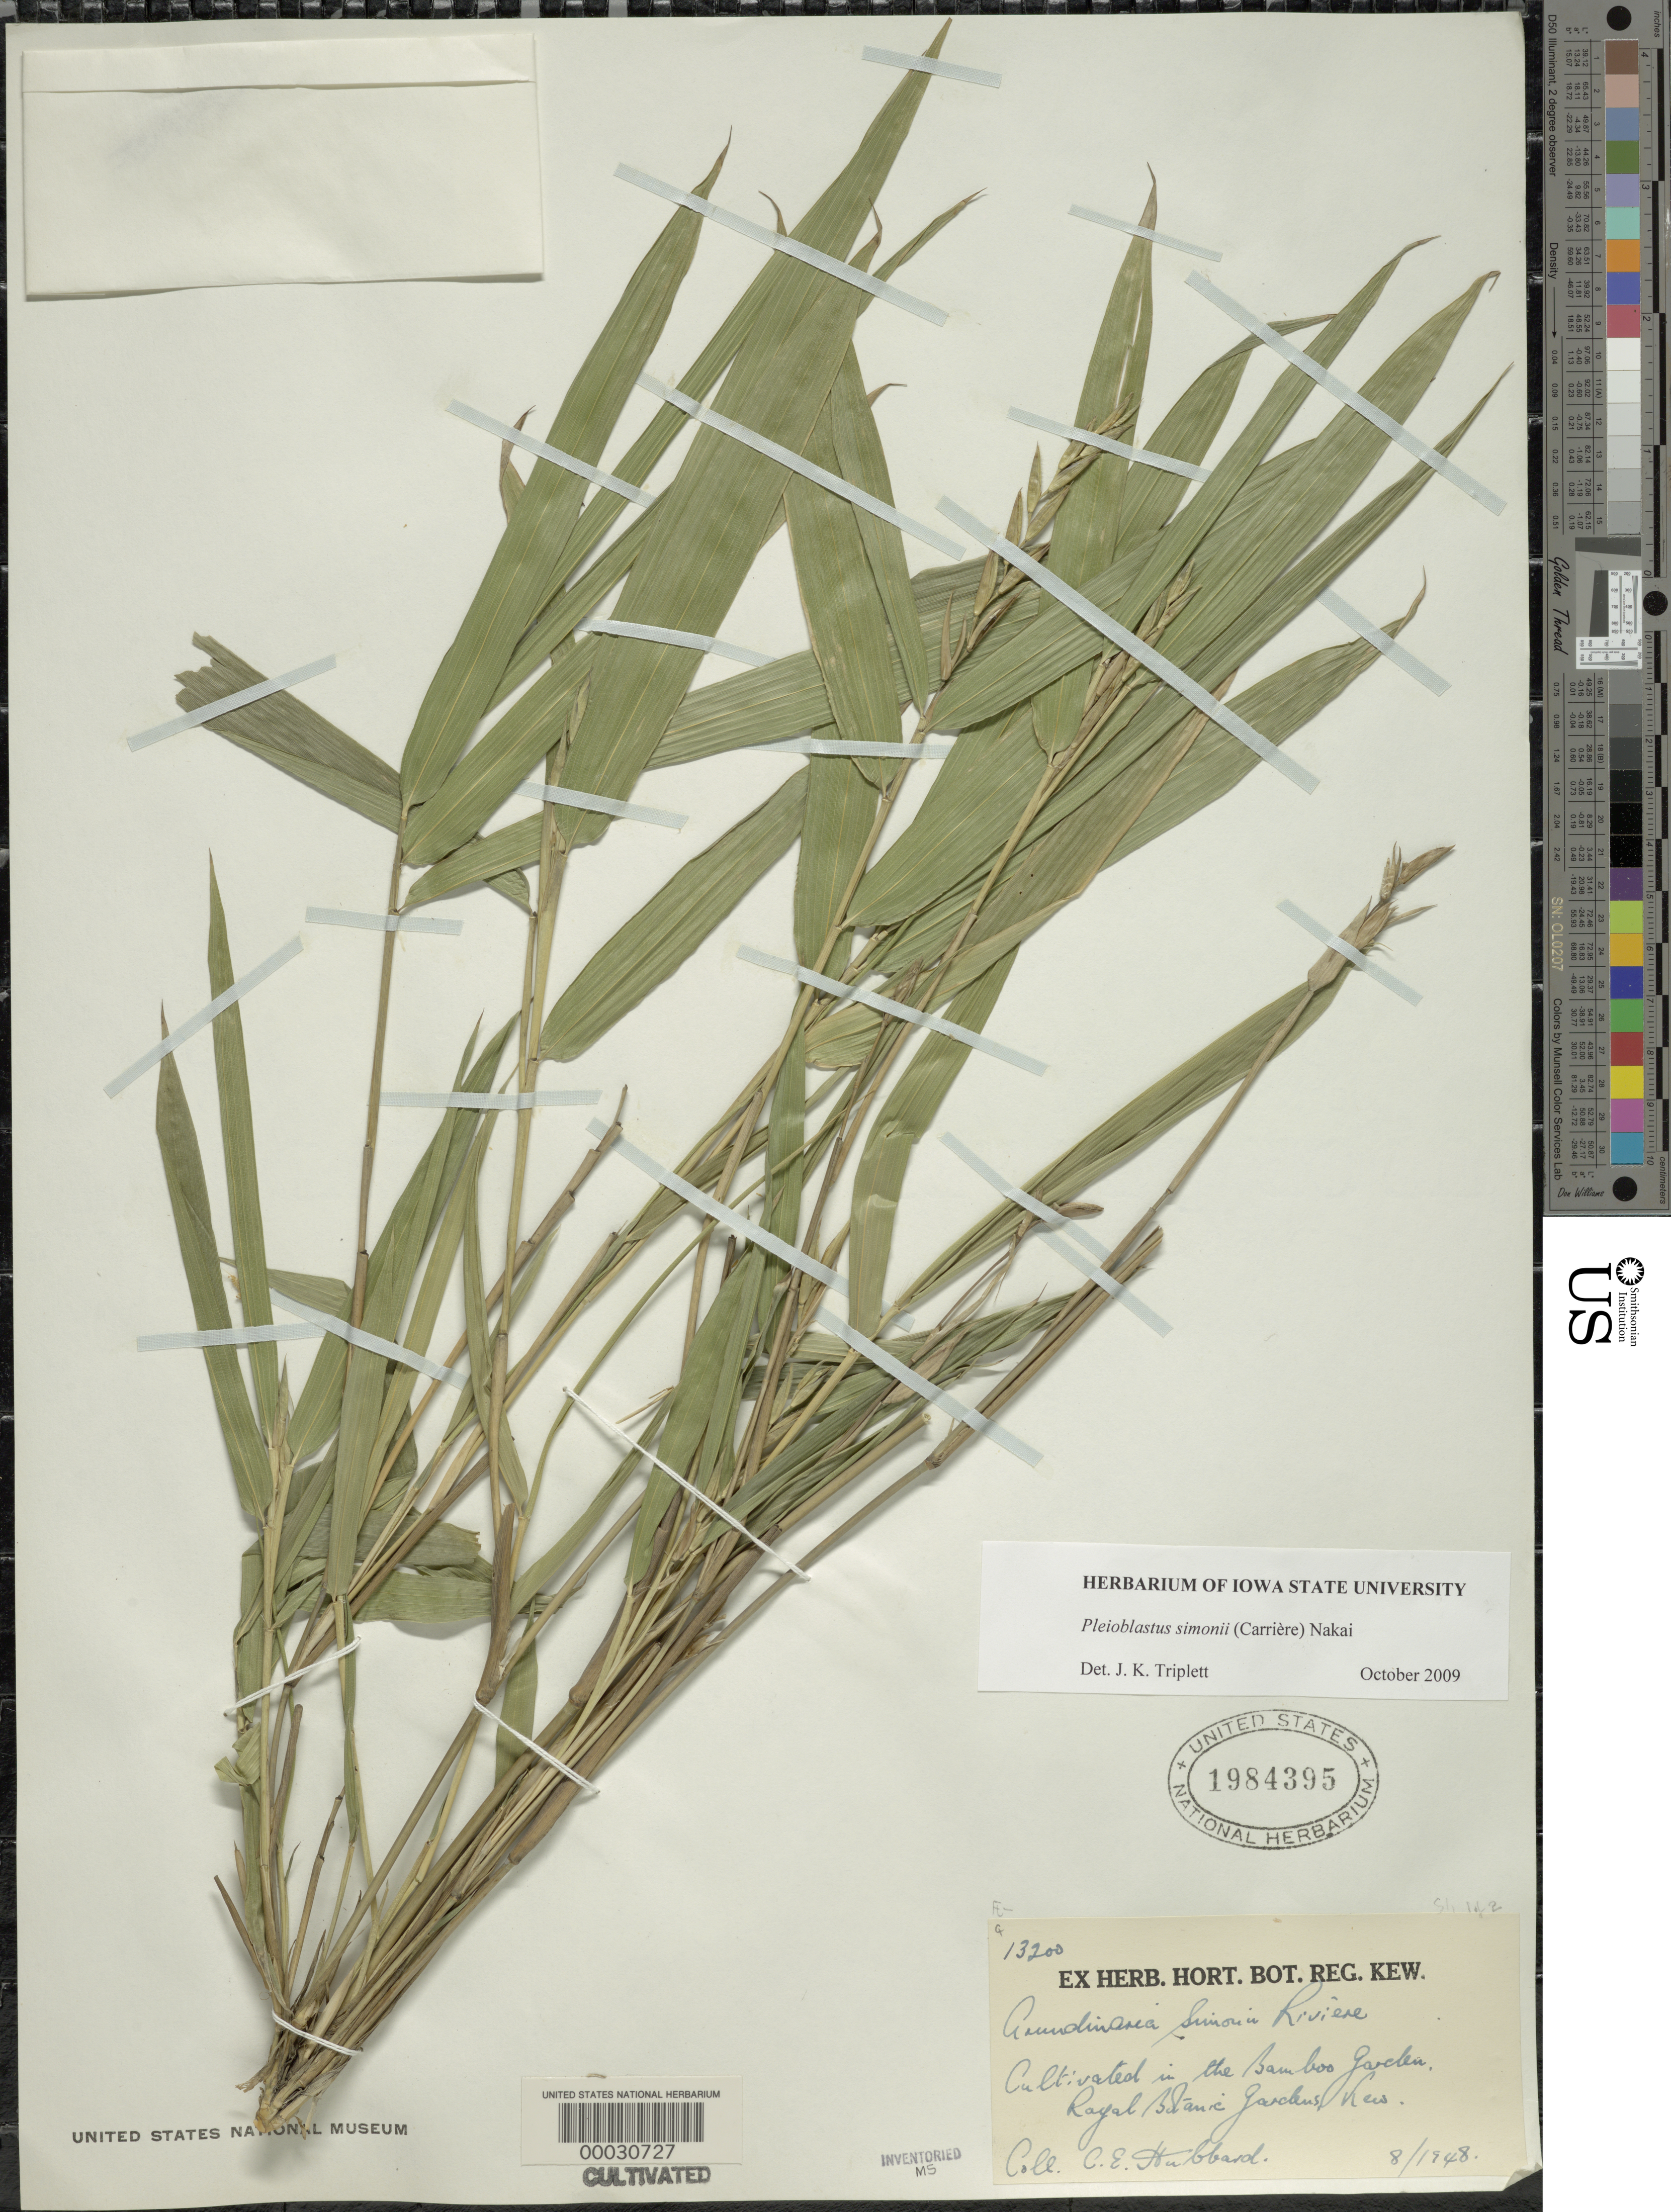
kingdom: Plantae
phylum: Tracheophyta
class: Liliopsida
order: Poales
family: Poaceae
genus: Pleioblastus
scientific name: Pleioblastus simonii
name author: (Carrière) Nakai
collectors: C. E. Hubbard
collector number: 13200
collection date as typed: Aug 1948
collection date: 1948-08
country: United Kingdom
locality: Royal botanical gardens-kew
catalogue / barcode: US 1984395